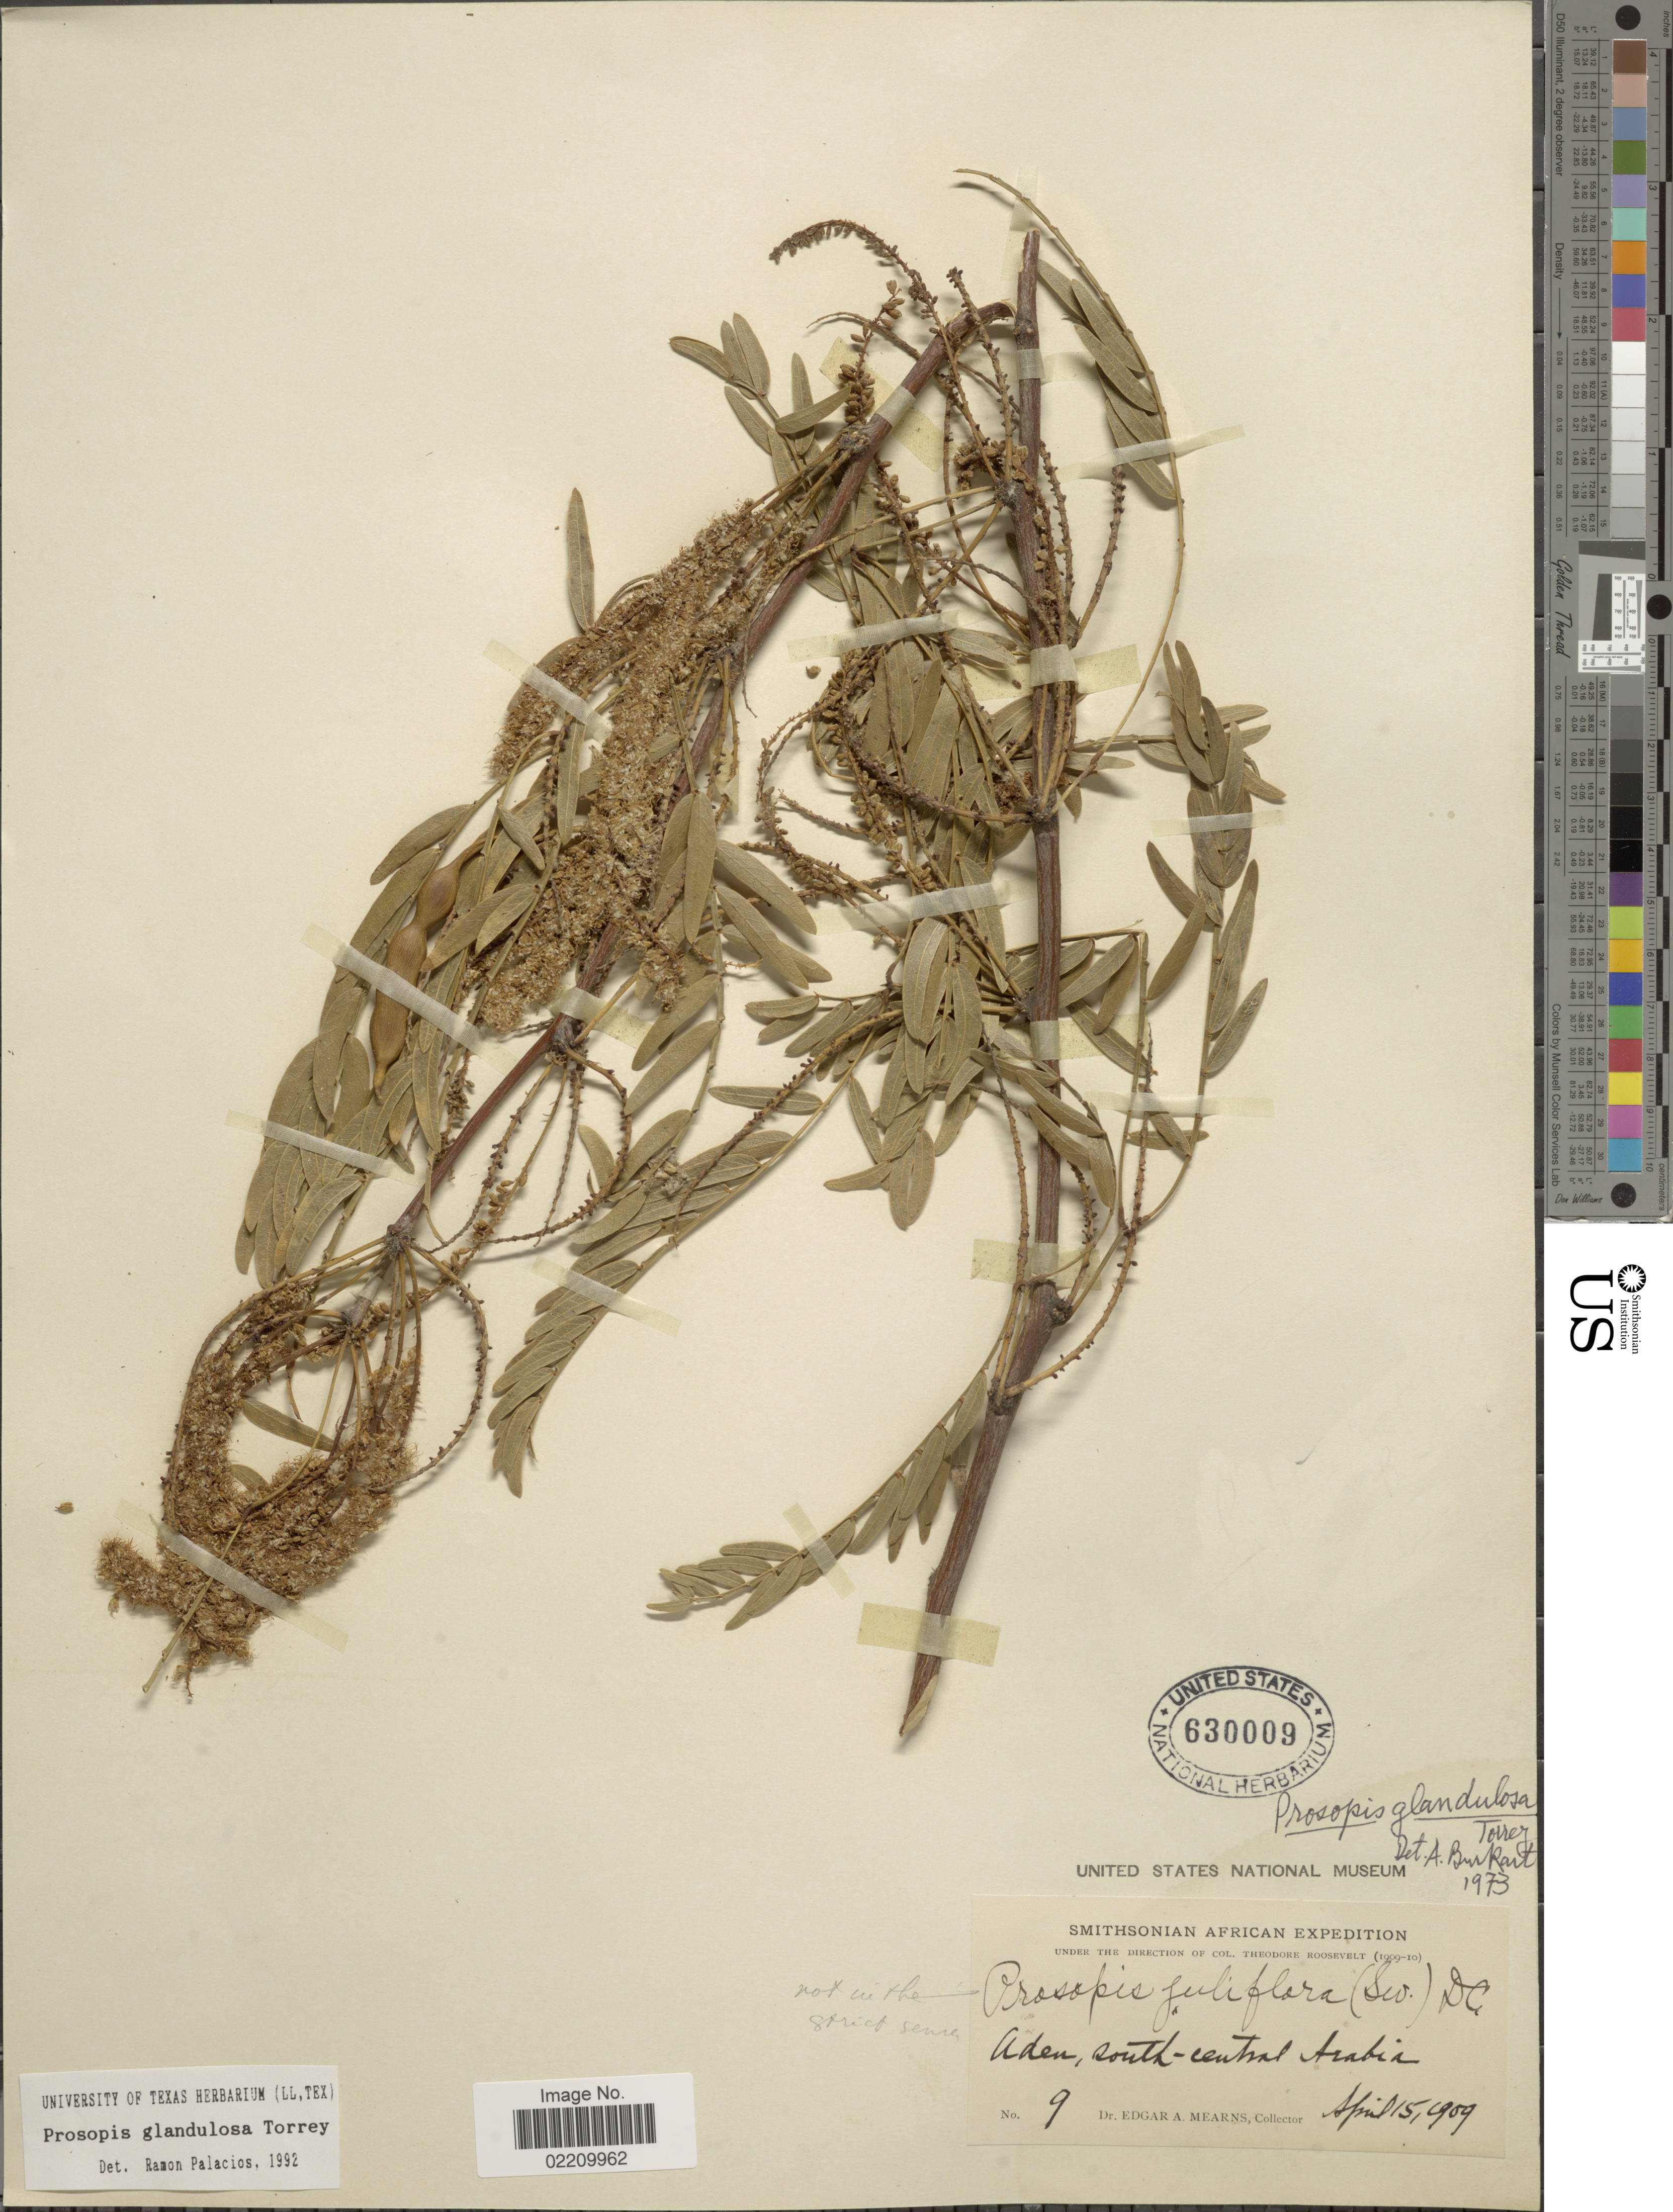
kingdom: Plantae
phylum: Tracheophyta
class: Magnoliopsida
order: Fabales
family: Fabaceae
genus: Neltuma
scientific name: Neltuma glandulosa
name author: (Torr.) Britton & Rose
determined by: Strong, Mark T., (BOT), Smithsonian Institution - National Museum of Natural History (UNITED STATES)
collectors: E. A. Mearns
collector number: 9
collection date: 1909-04-15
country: Saudi Arabia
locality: Aden, south-central Arabia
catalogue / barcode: US 630009